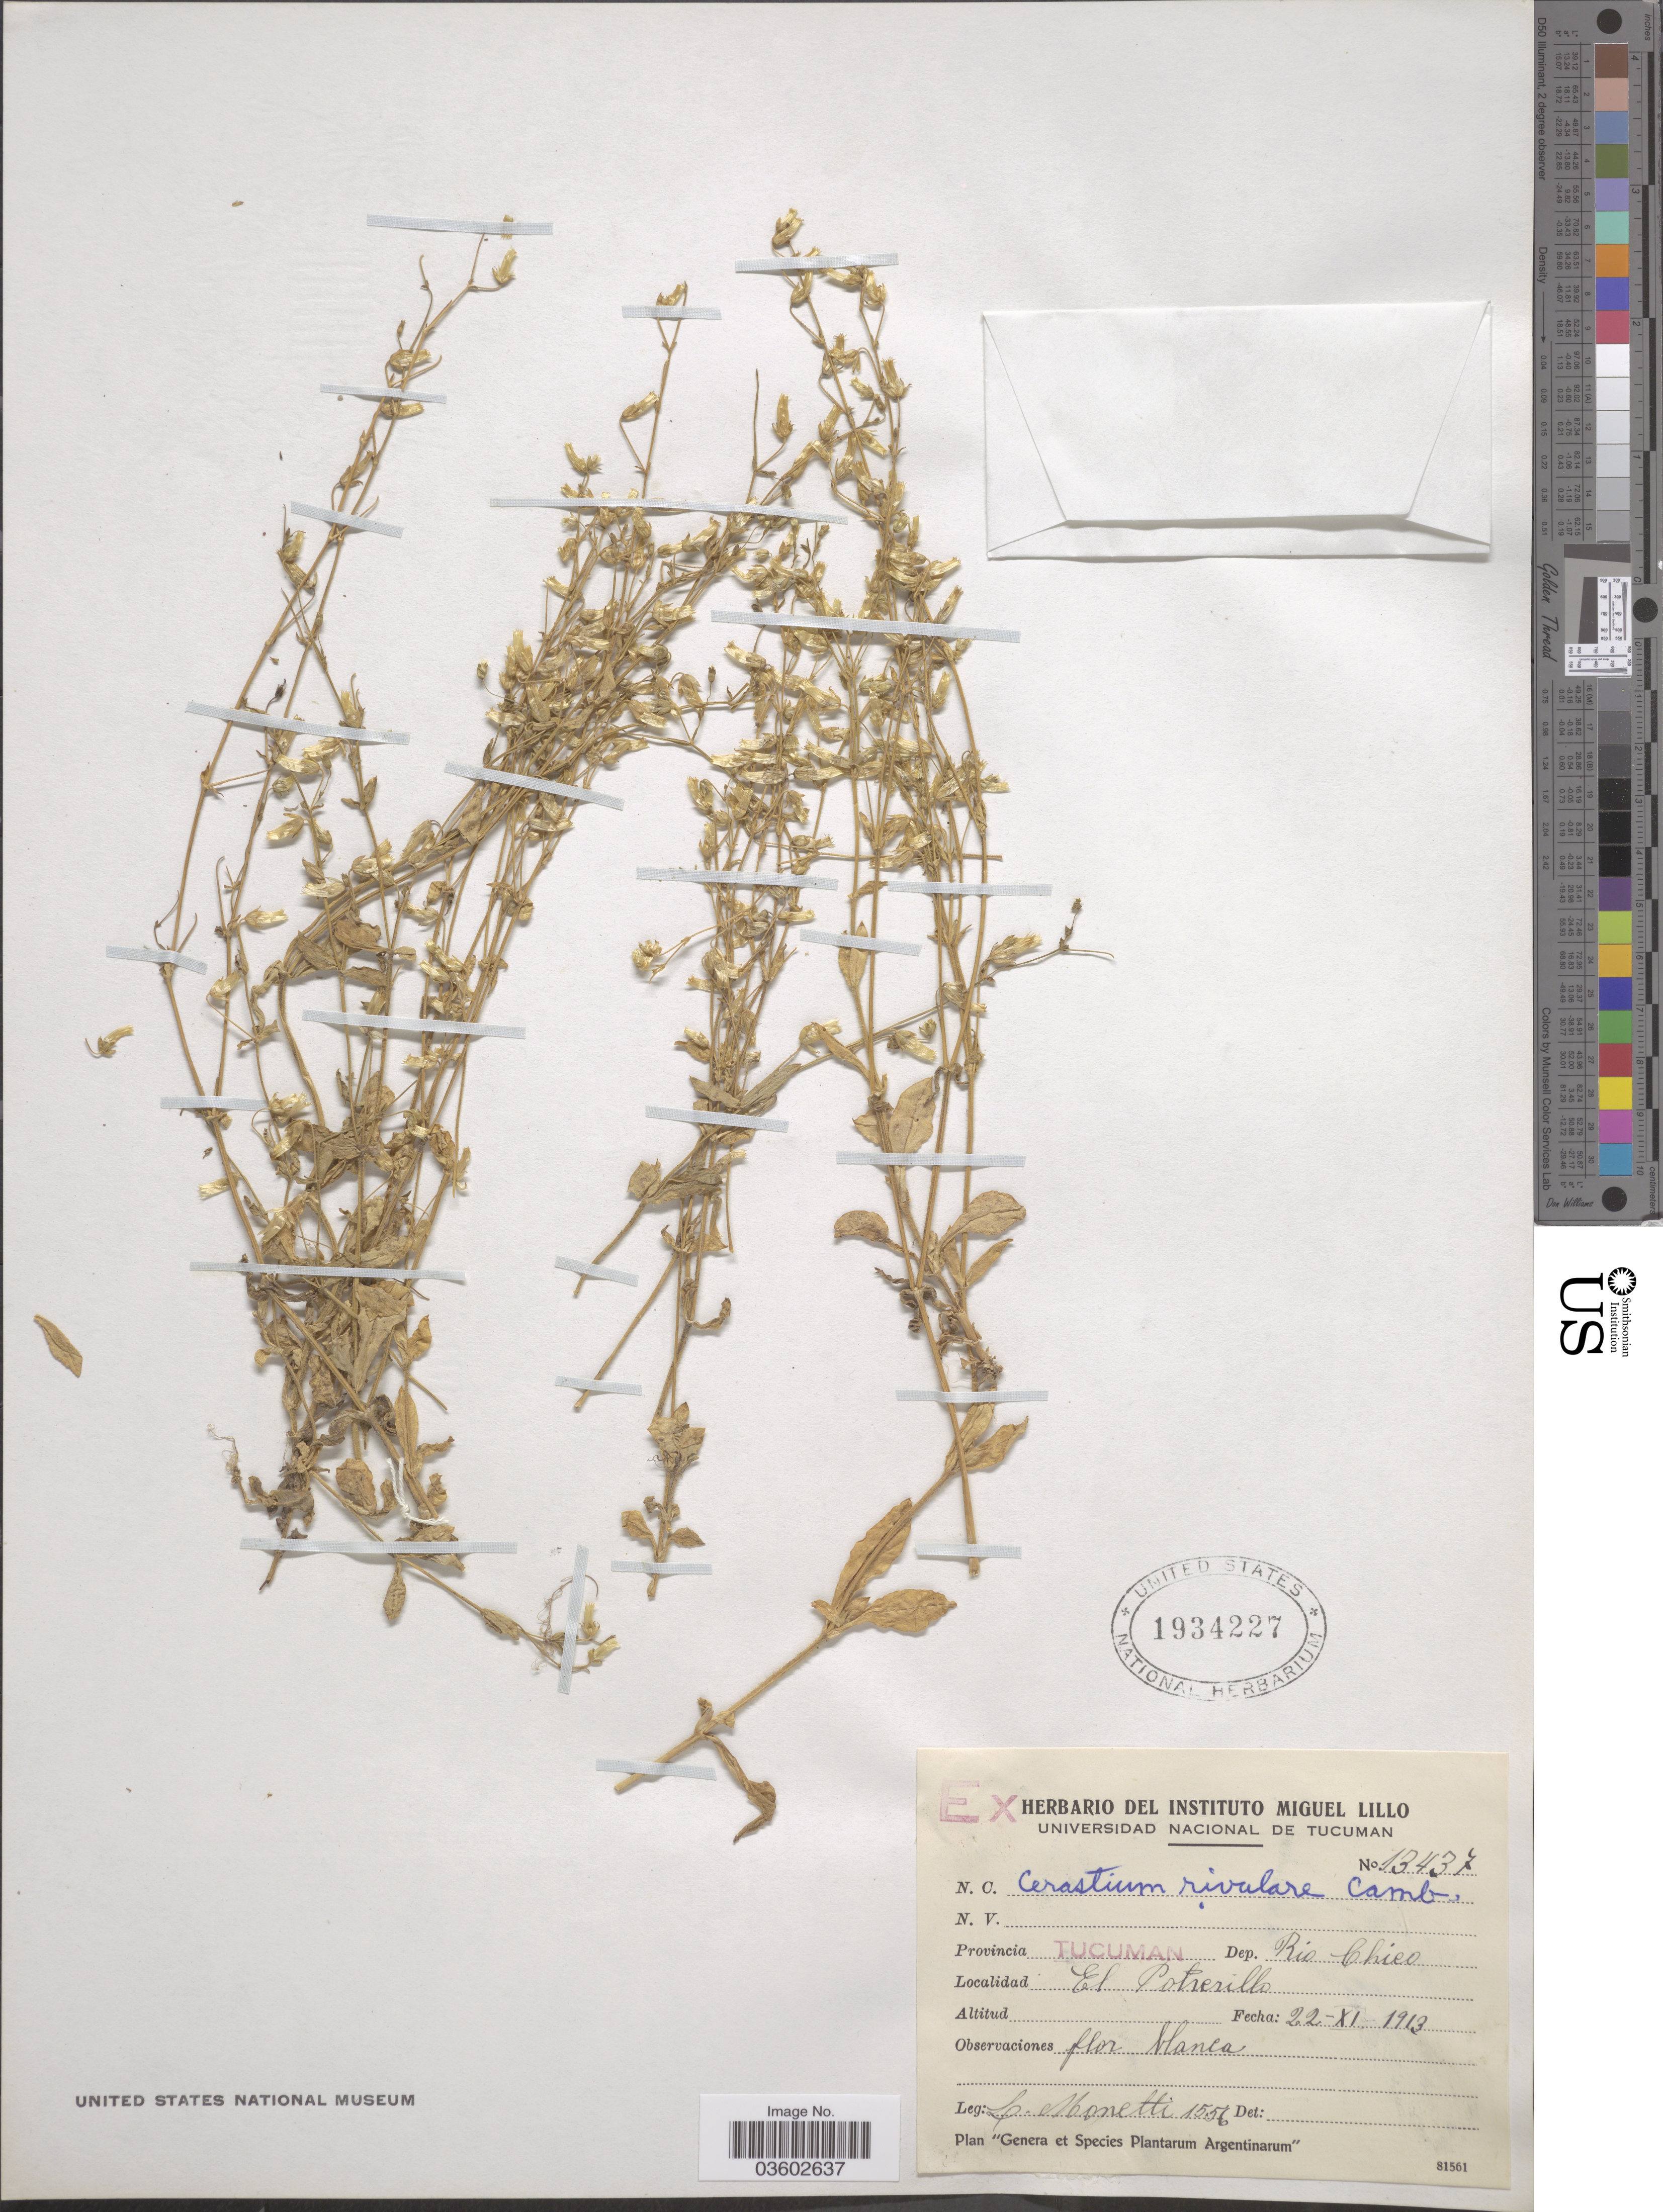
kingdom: Plantae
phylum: Tracheophyta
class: Magnoliopsida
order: Caryophyllales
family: Caryophyllaceae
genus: Cerastium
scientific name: Cerastium rivulare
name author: Cambess.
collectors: L. Monetti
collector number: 1556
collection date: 1913-11-22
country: Argentina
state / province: Tucuman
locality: Dep. Rio Chico. El Potrerillo.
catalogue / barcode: US 1934227